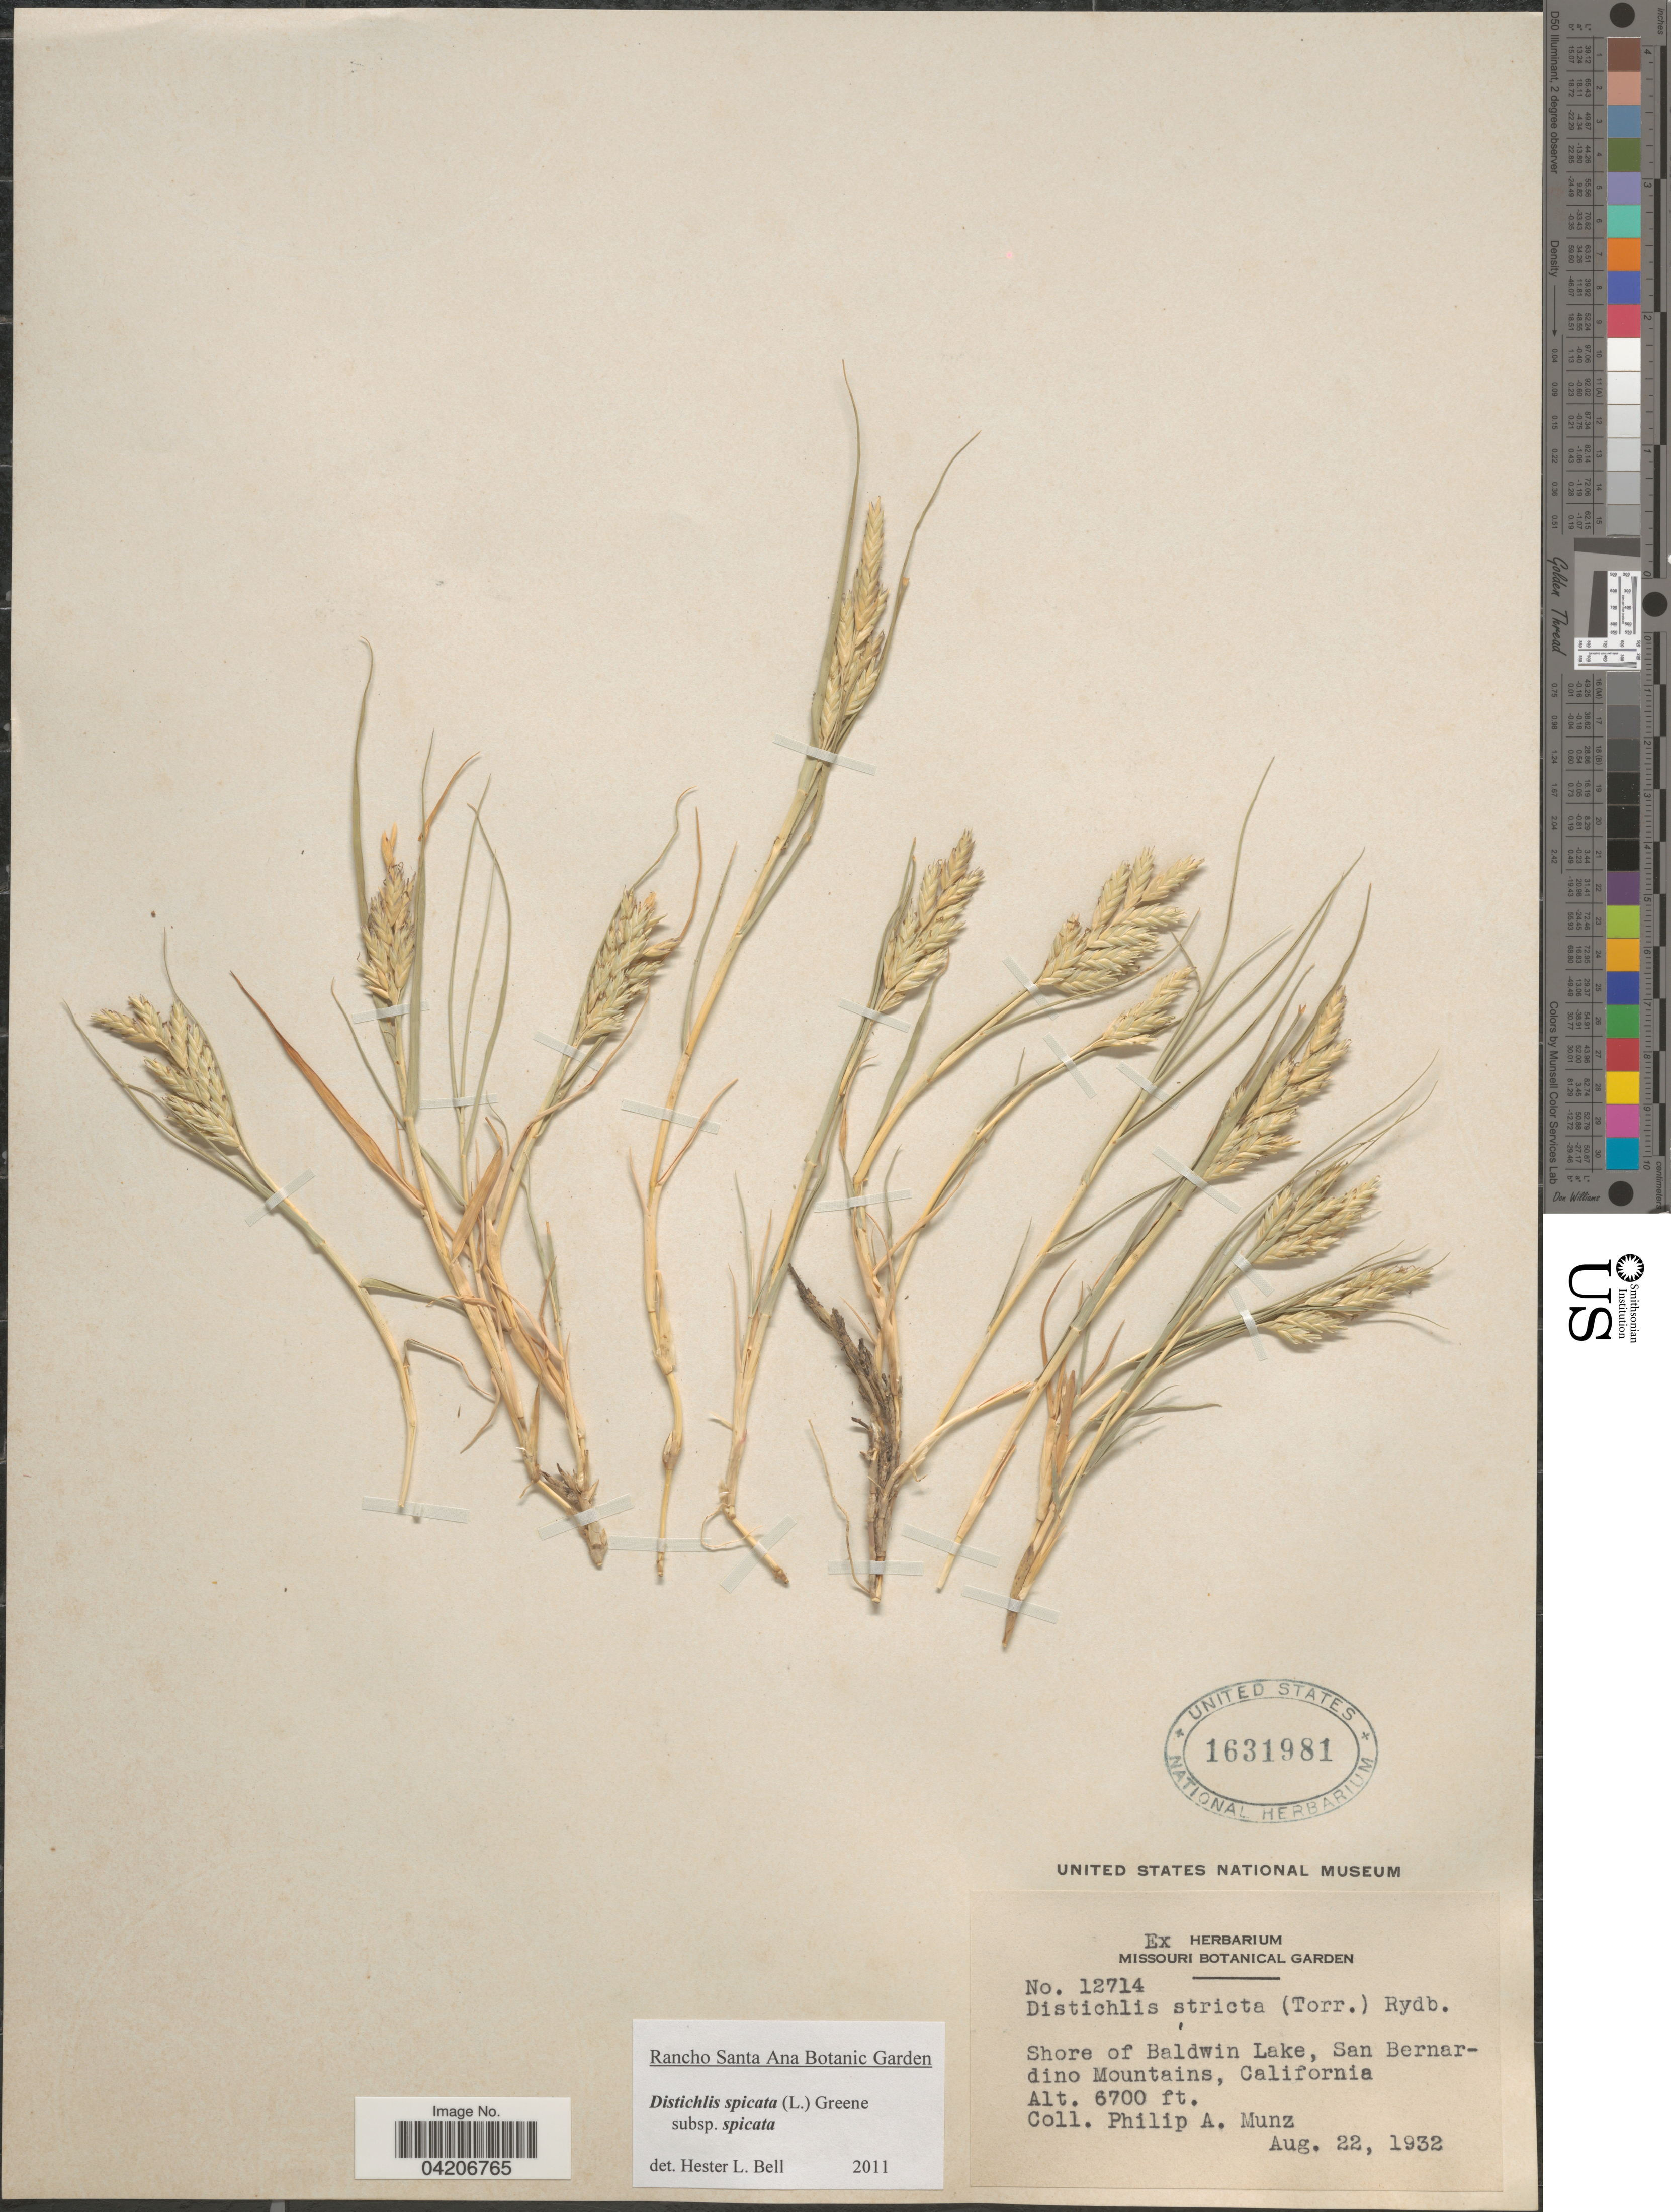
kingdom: Plantae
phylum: Tracheophyta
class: Liliopsida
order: Poales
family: Poaceae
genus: Distichlis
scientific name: Distichlis spicata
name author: (L.) Greene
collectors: P. A. Munz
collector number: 12714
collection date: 1932-08-22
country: United States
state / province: California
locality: Shore of Baldwin Lake, San Bernardino Mountains.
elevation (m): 2042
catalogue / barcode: US 1631981